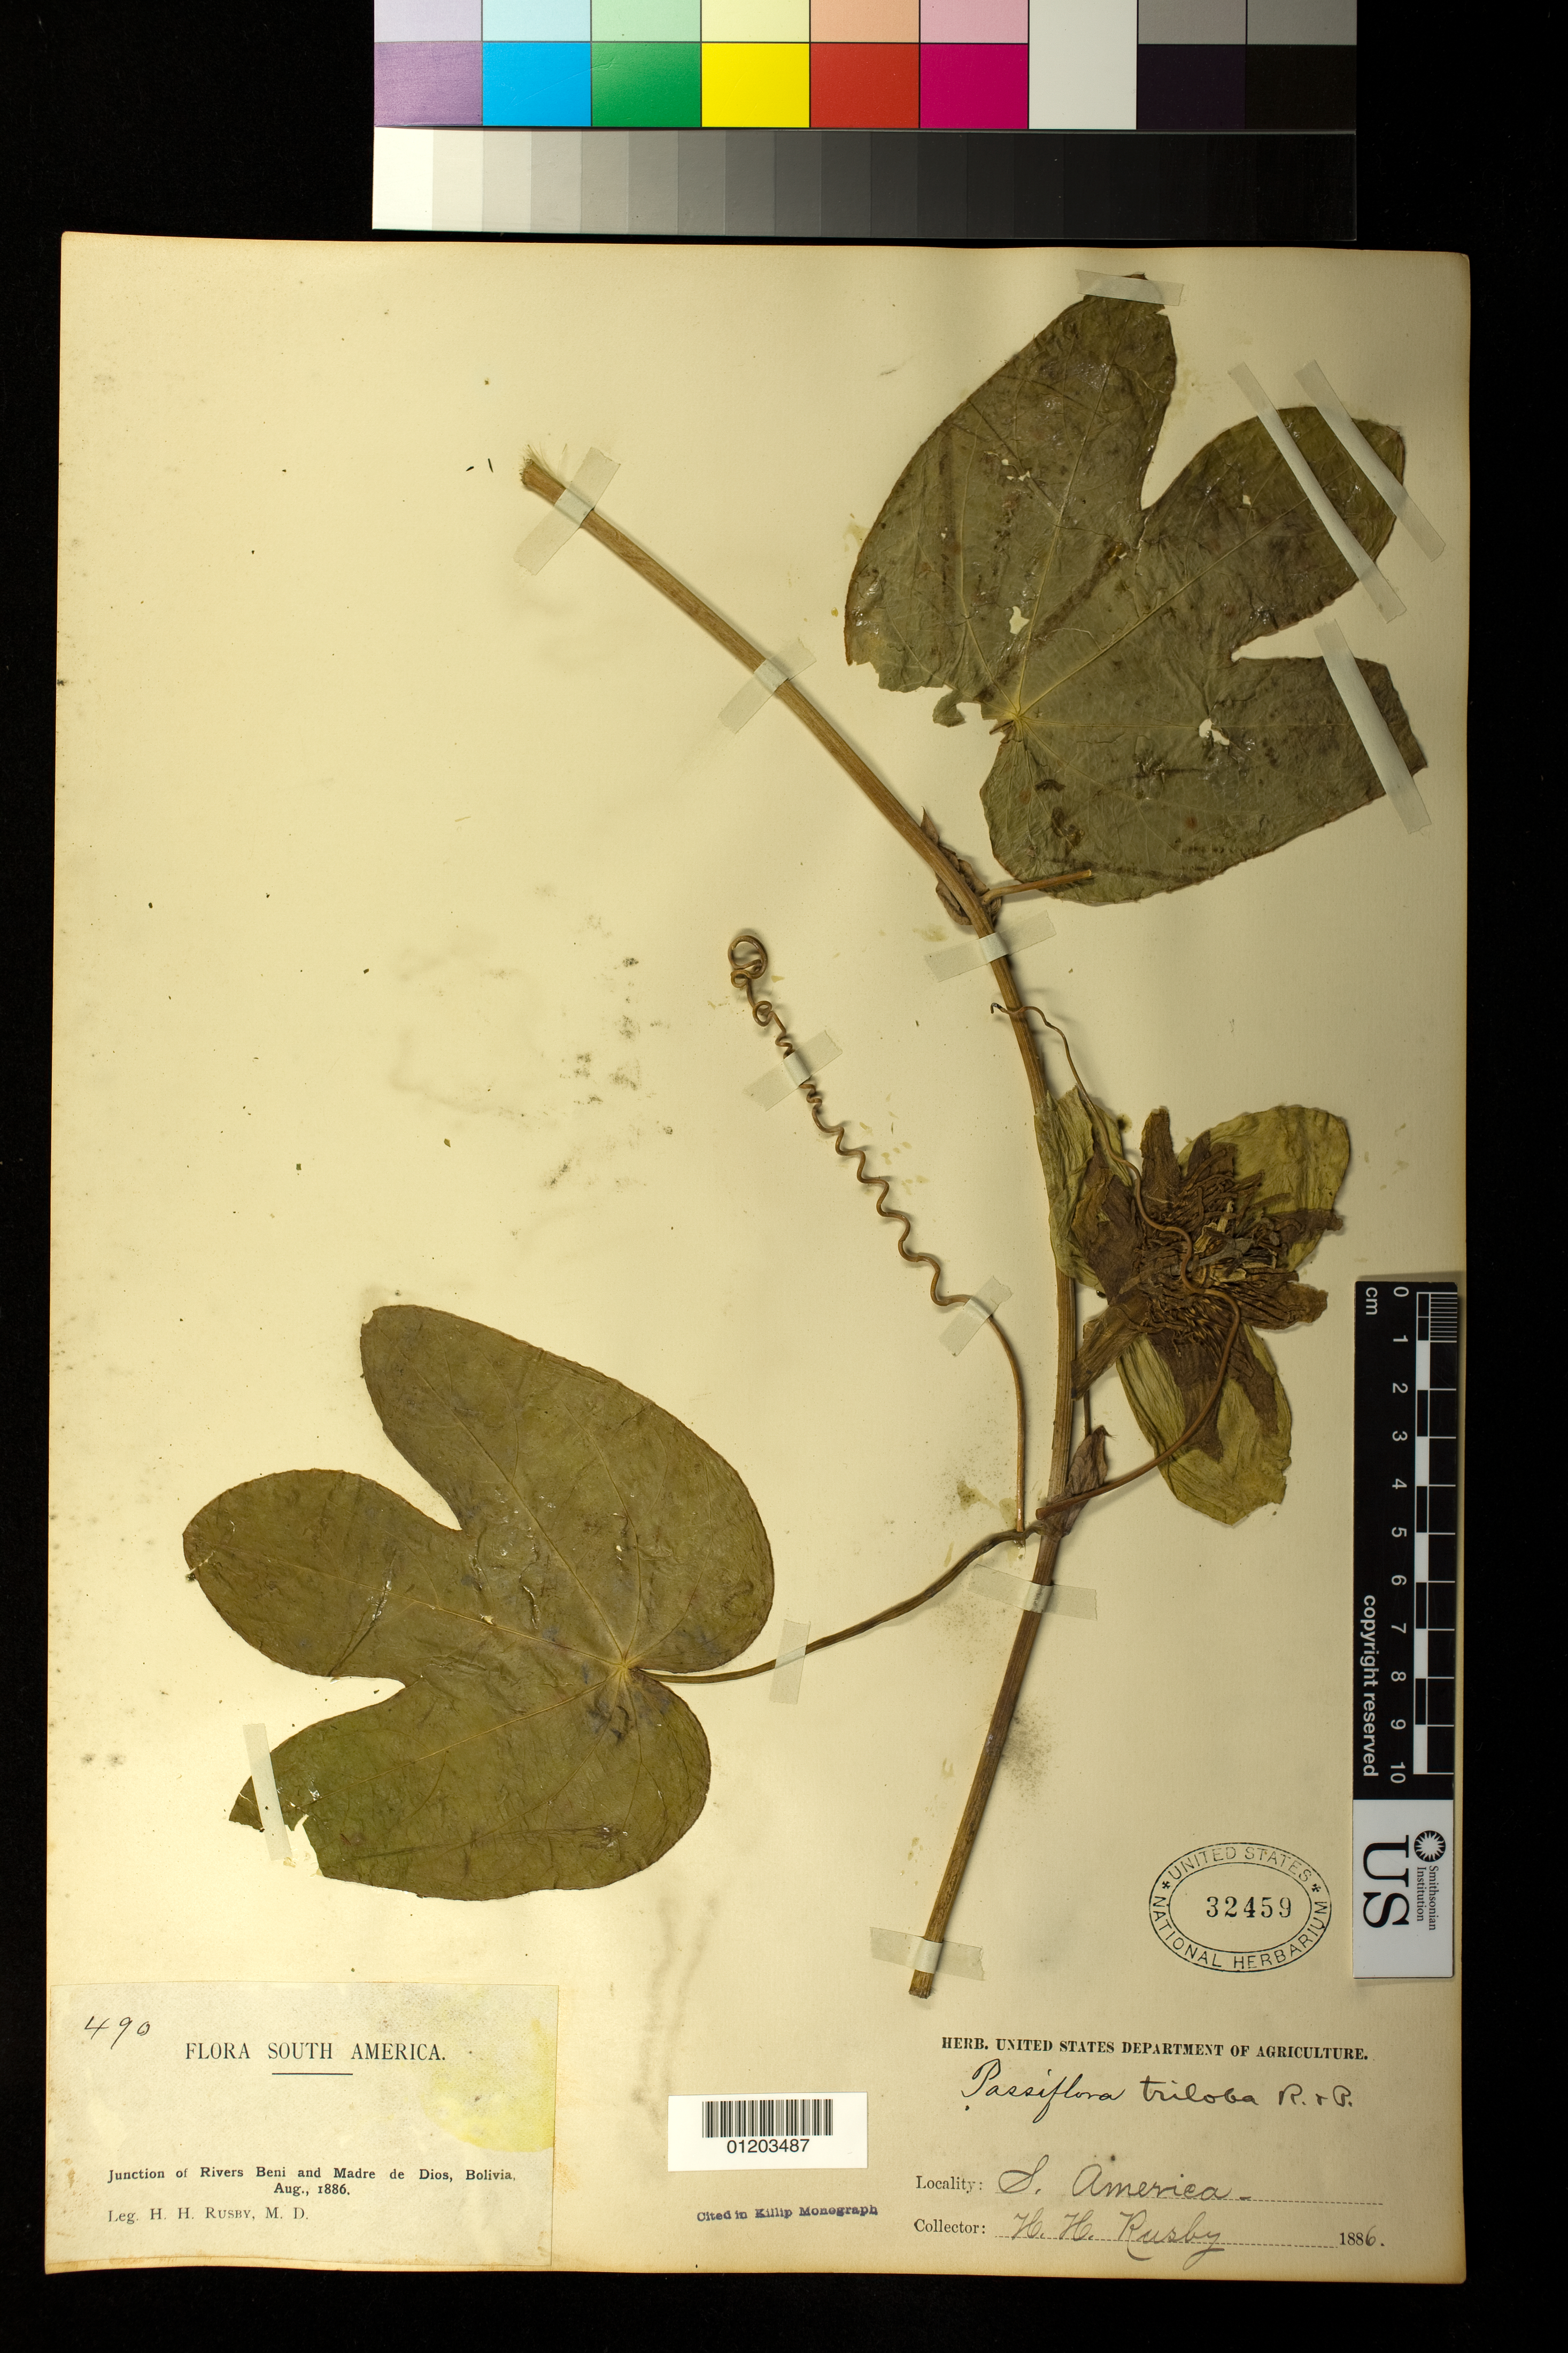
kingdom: Plantae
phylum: Tracheophyta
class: Magnoliopsida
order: Malpighiales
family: Passifloraceae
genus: Passiflora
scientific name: Passiflora triloba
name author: Ruiz & Pav. ex DC.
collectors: H. H. Rusby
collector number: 490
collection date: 1886-08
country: Bolivia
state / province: Beni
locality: Junction of Rivers Beni and Madre de Dios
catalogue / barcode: US 32459